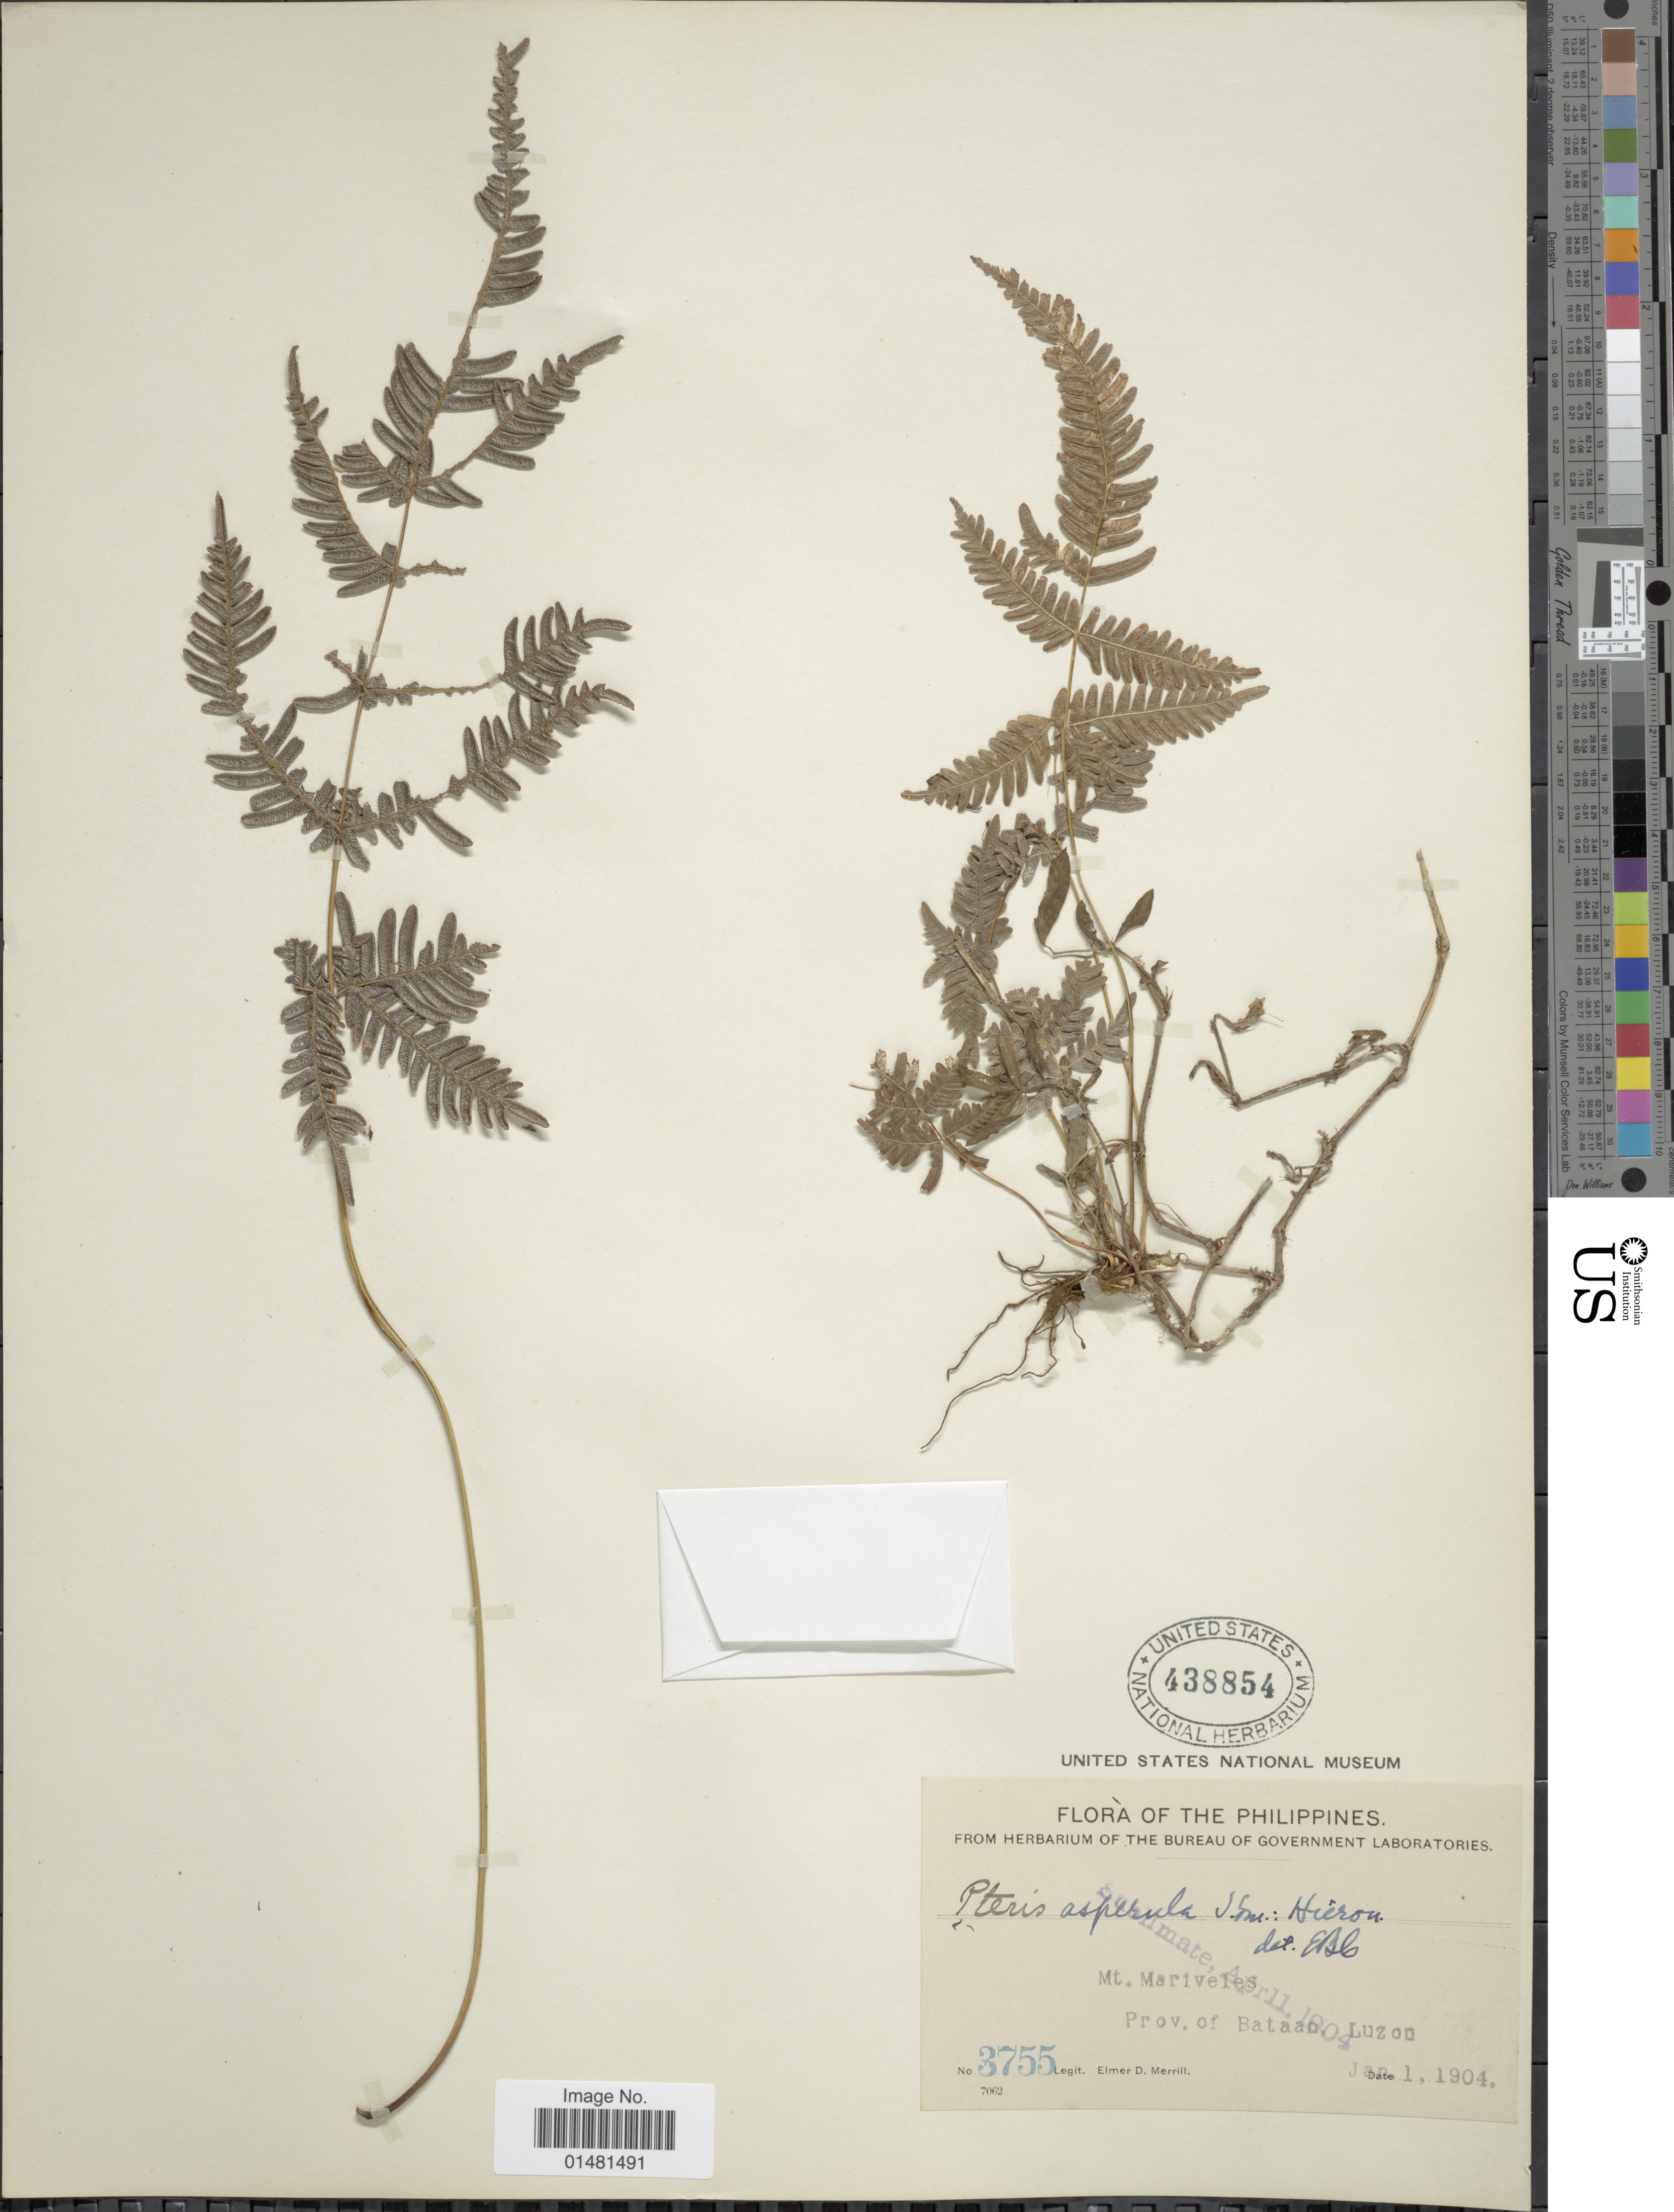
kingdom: Plantae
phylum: Tracheophyta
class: Polypodiopsida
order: Polypodiales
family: Pteridaceae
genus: Pteris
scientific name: Pteris asperula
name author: J. Sm.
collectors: E. D. Merrill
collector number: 3755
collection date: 1904-01-01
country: Philippines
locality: Mt. Mariveles, Prov. of Bataan, Luzon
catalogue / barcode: US 438854